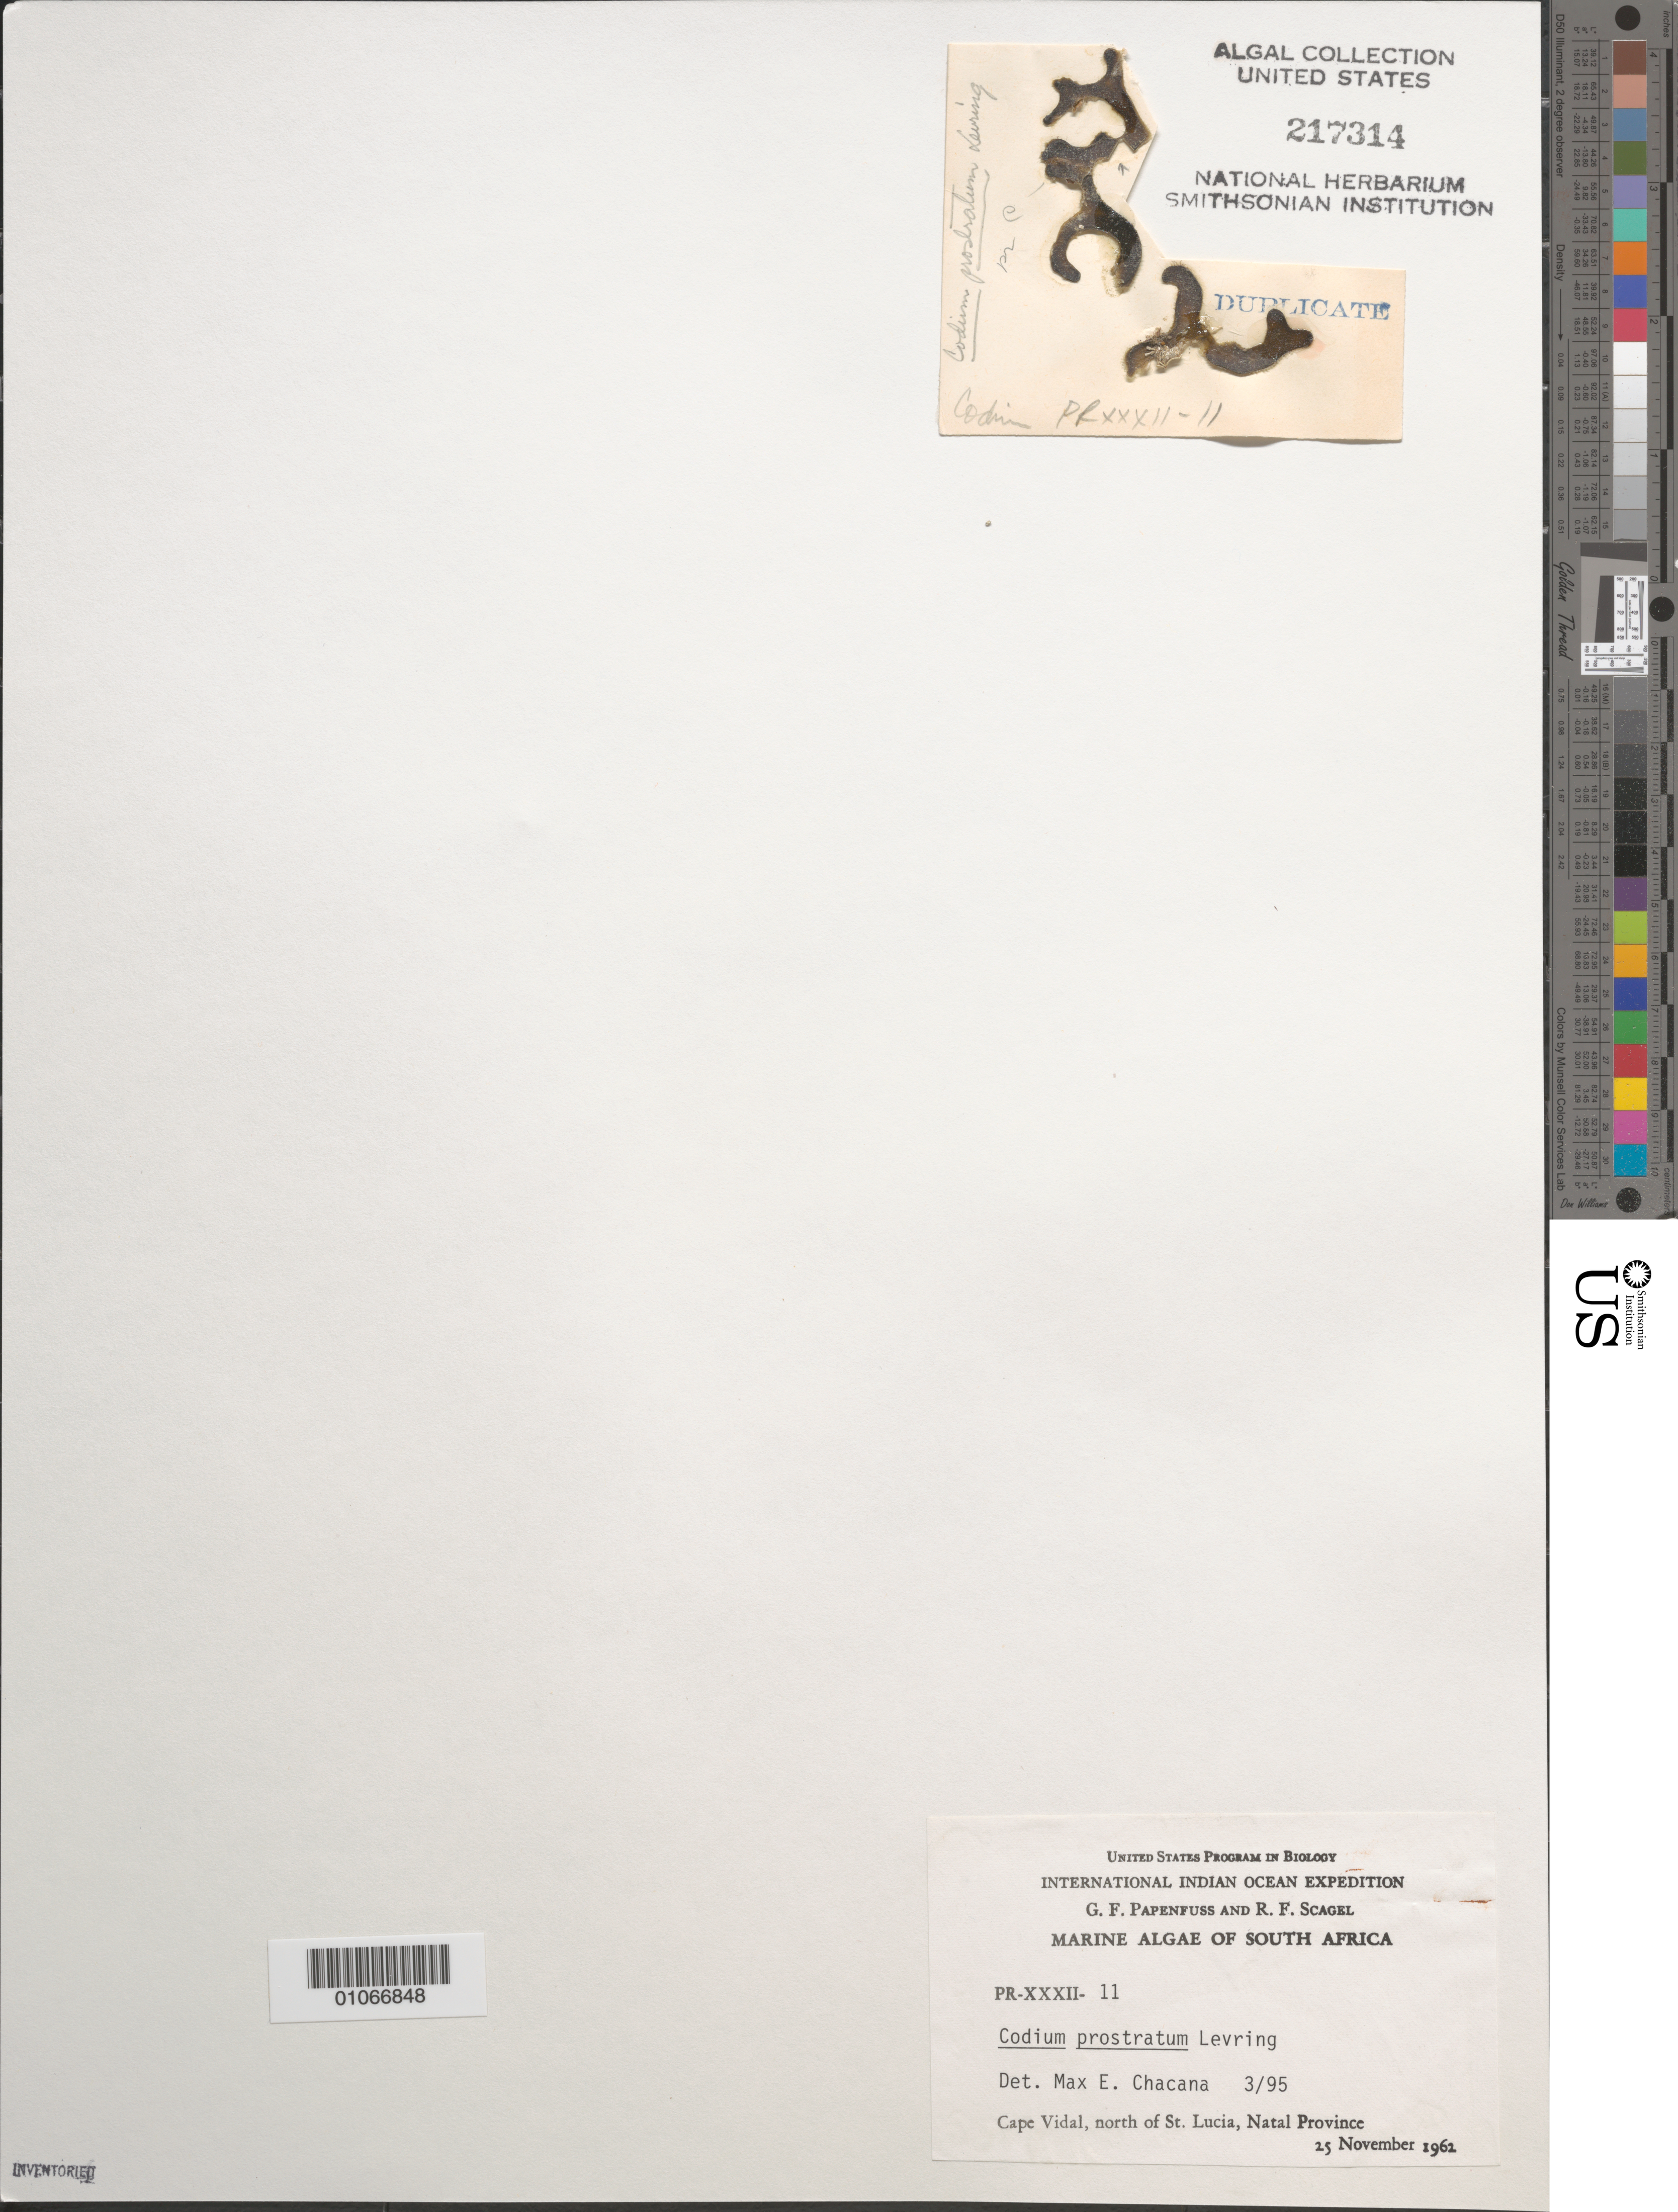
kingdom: Plantae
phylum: Chlorophyta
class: Ulvophyceae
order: Bryopsidales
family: Codiaceae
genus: Codium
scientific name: Codium prostratum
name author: Levring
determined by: Chacana, M. E.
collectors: G. Papenfuss & R. F. Scagel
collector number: PR-XXXII-11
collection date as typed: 25 Nov 1962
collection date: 1962-11-25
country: South Africa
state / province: KwaZulu-Natal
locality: Cape Vidal, north of St. Lucia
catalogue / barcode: US 217314